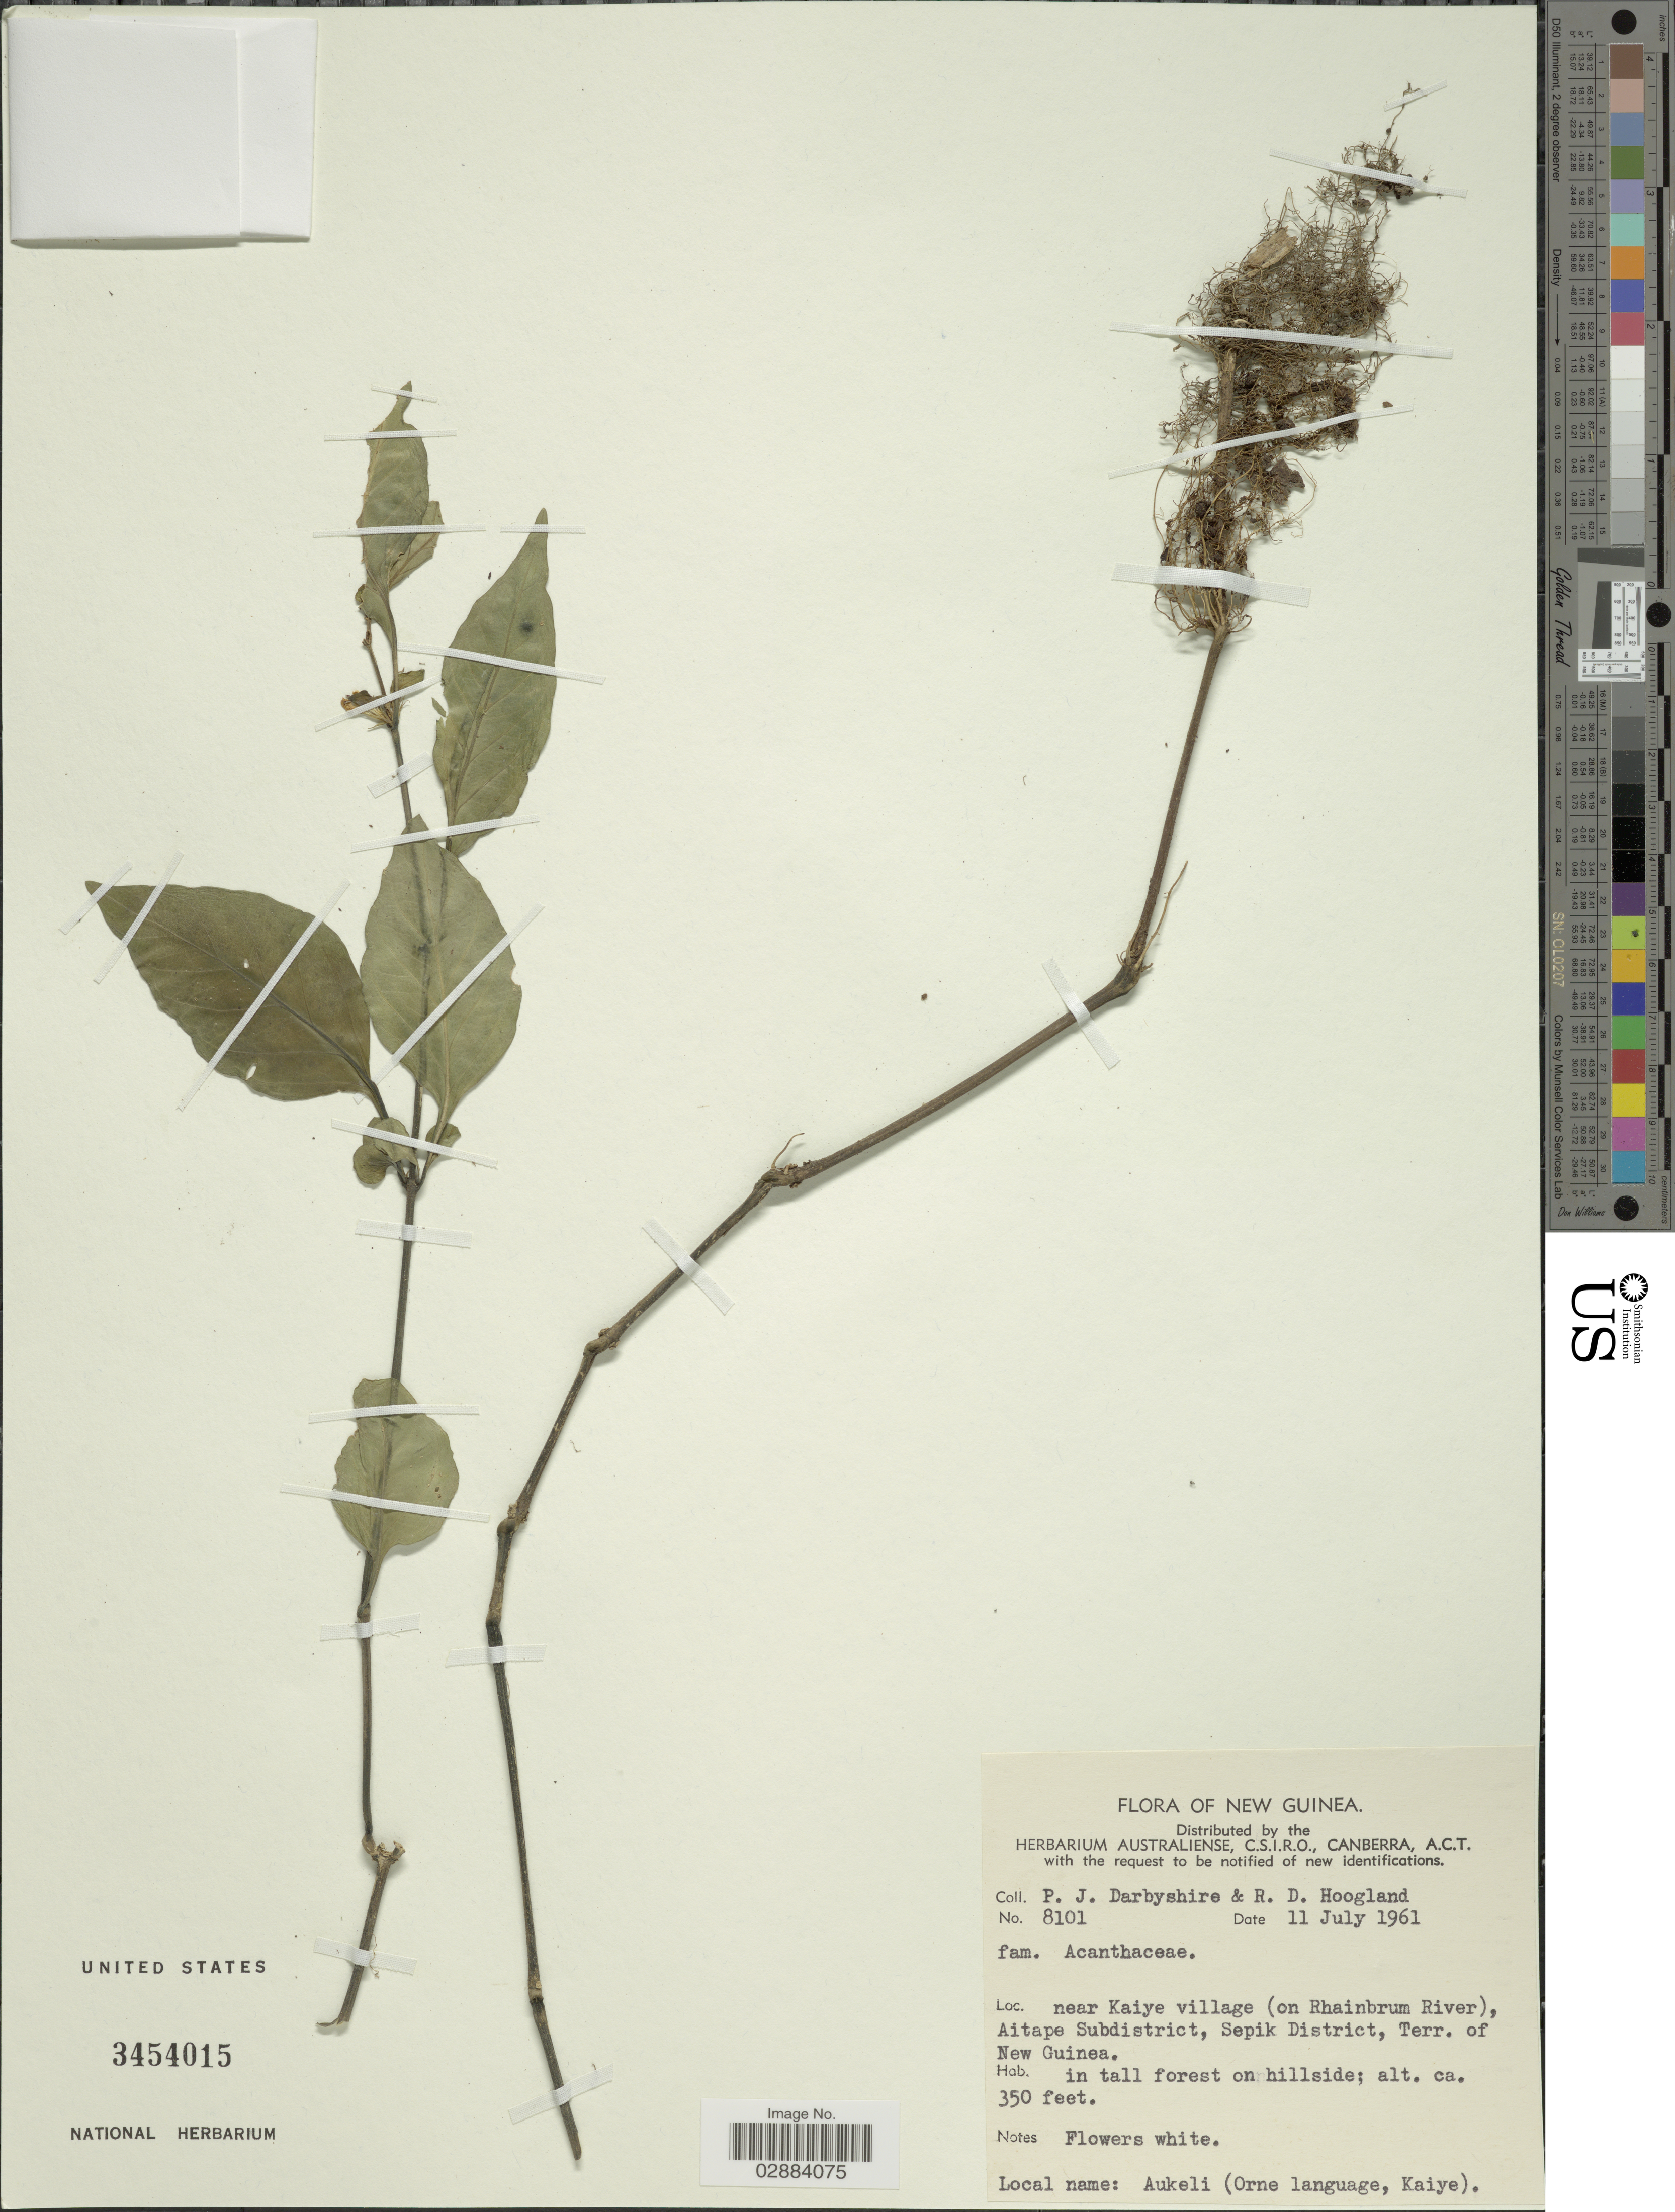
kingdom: Plantae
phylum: Tracheophyta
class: Magnoliopsida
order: Lamiales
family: Acanthaceae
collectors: P. Darbyshire & R. D. Hoogland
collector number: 8101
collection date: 1961-07-11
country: Papua New Guinea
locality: New Guinea. Near Kaiye village (on Rhainbrum River), Aitape Subdistrict, Sepik District, Terr. of New Guinea.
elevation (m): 107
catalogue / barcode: US 3454015